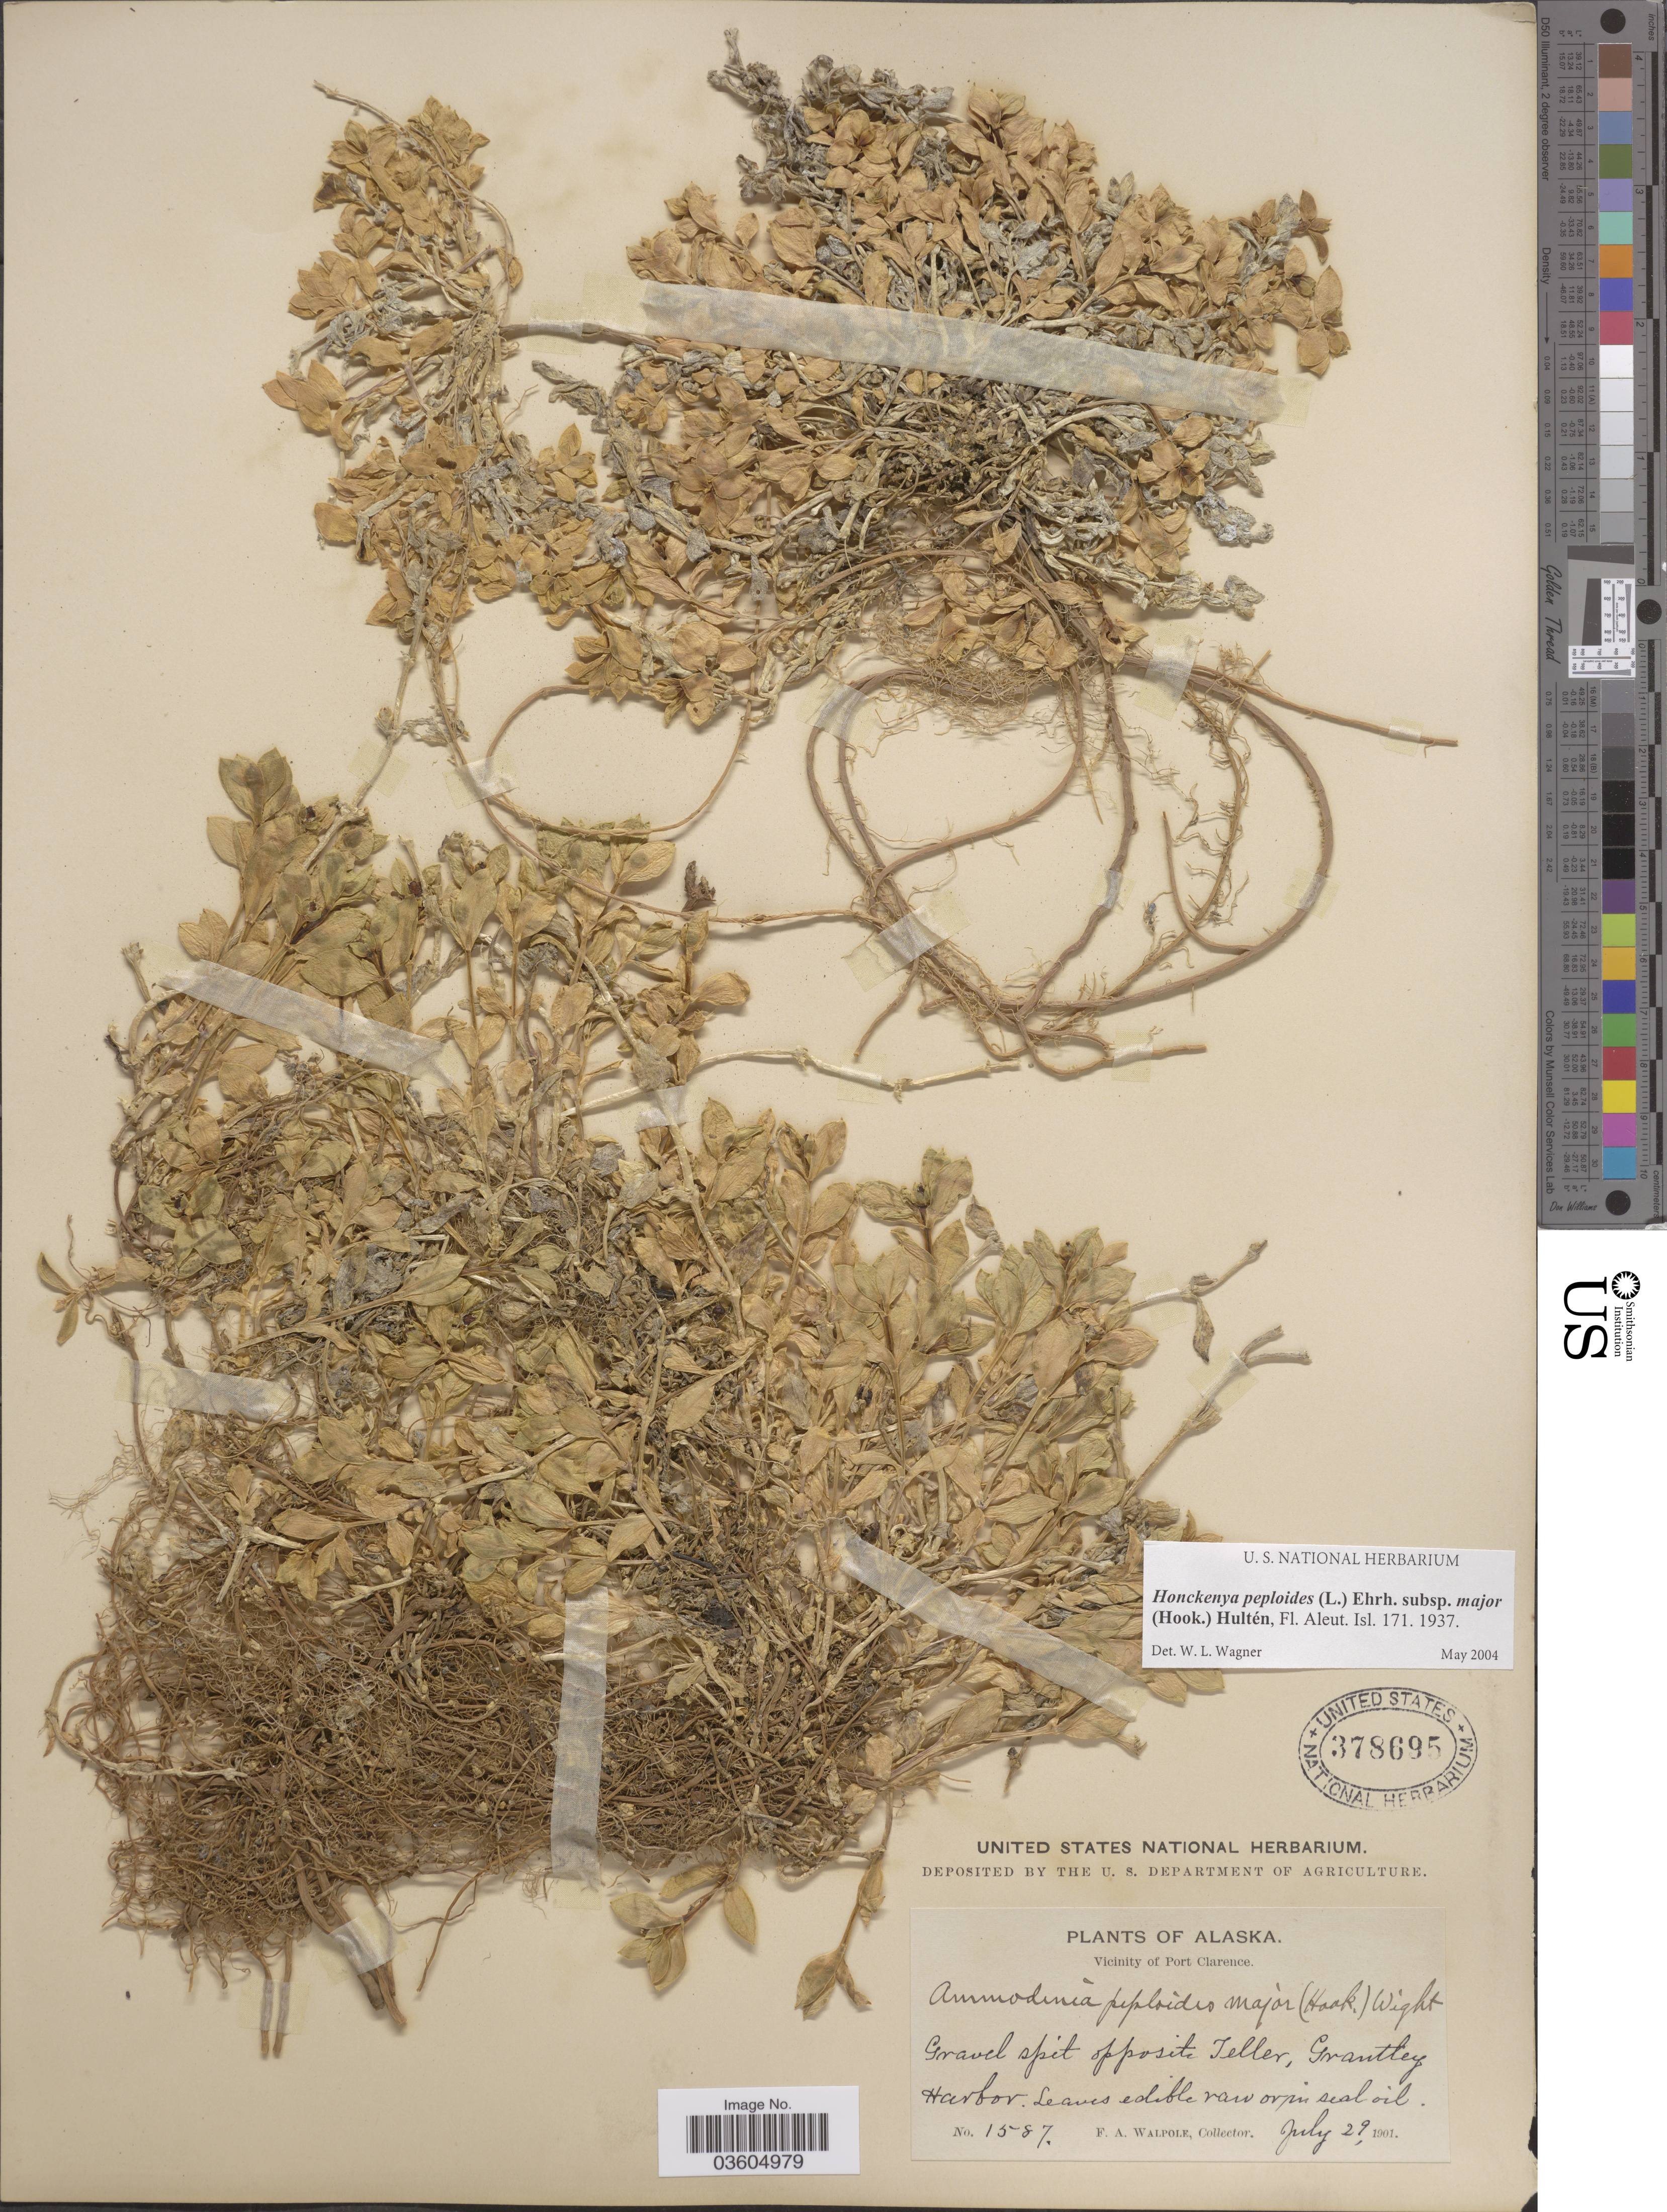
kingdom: Plantae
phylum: Tracheophyta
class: Magnoliopsida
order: Caryophyllales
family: Caryophyllaceae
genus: Honckenya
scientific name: Honckenya peploides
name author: (L.) Ehrh.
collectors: F. Walpole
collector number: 1587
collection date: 1901-07-29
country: United States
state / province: Alaska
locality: Vicinity of Port Clarence. Gravel spit opposite Teller, Grantley Harbor.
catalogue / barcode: US 378695